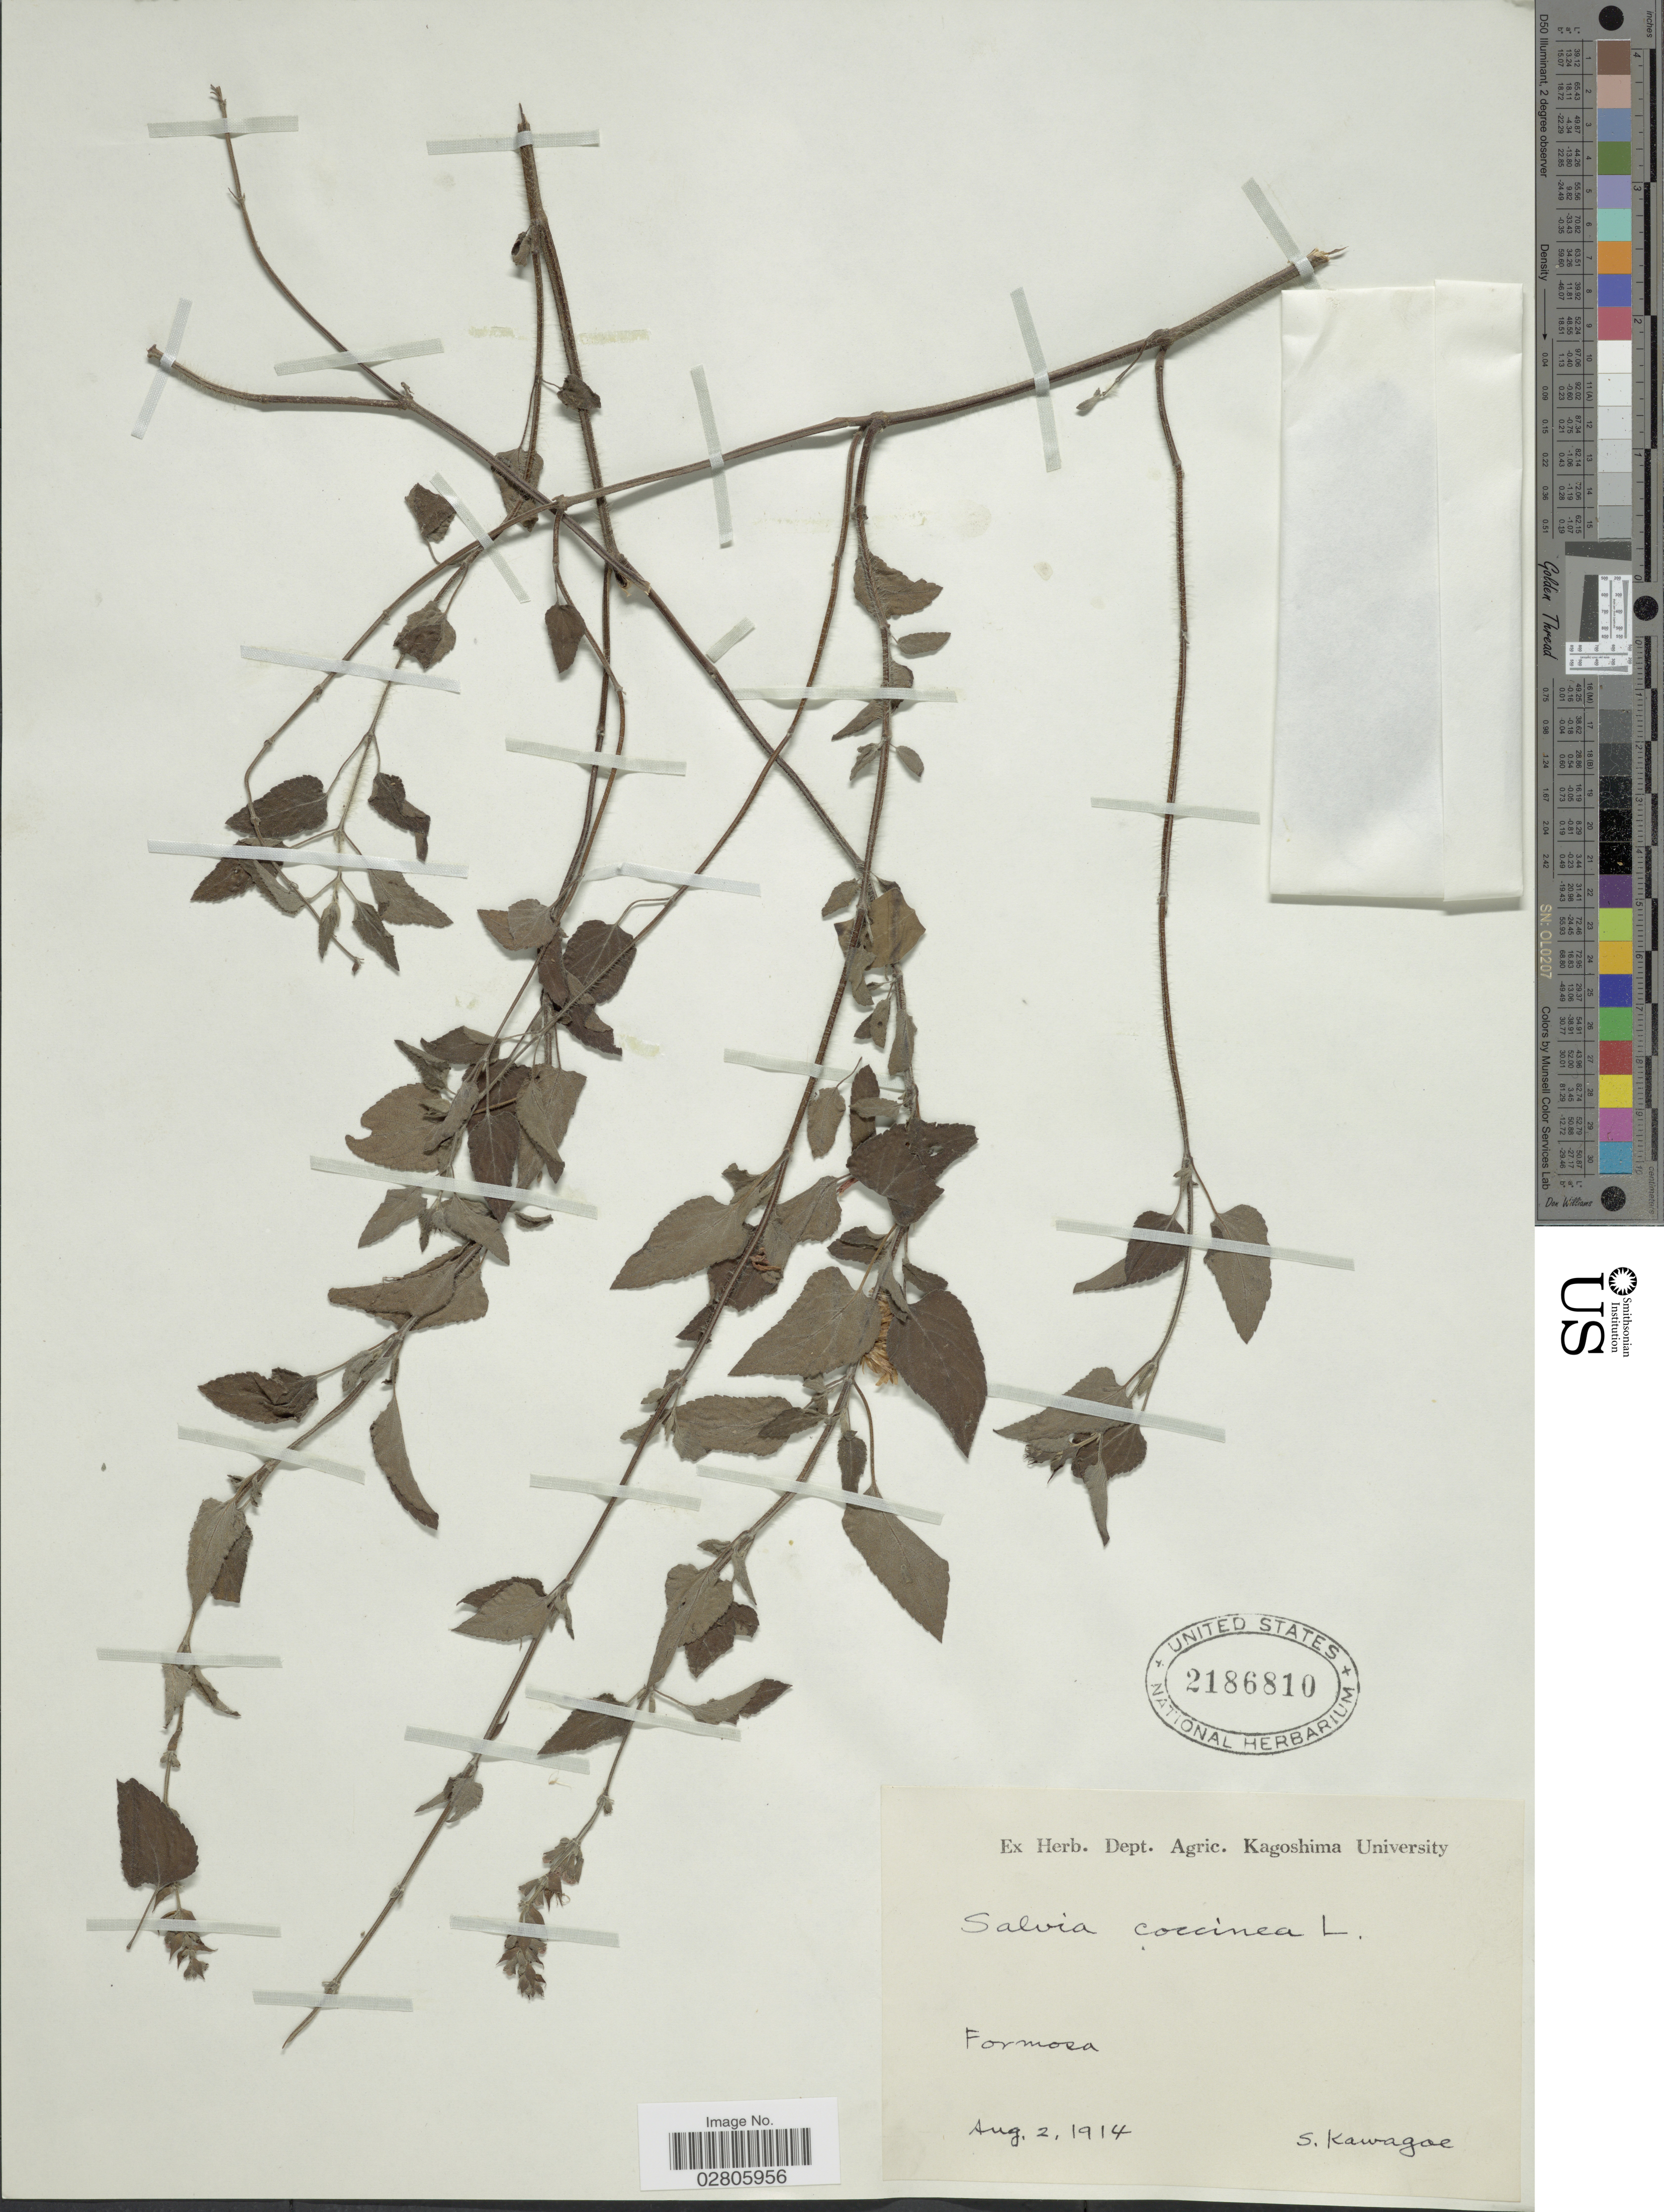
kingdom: Plantae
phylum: Tracheophyta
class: Magnoliopsida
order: Lamiales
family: Lamiaceae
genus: Salvia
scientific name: Salvia coccinea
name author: Etlinger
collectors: S. Kawagoe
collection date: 1914-08-02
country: Taiwan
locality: Formosa.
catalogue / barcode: US 2186810